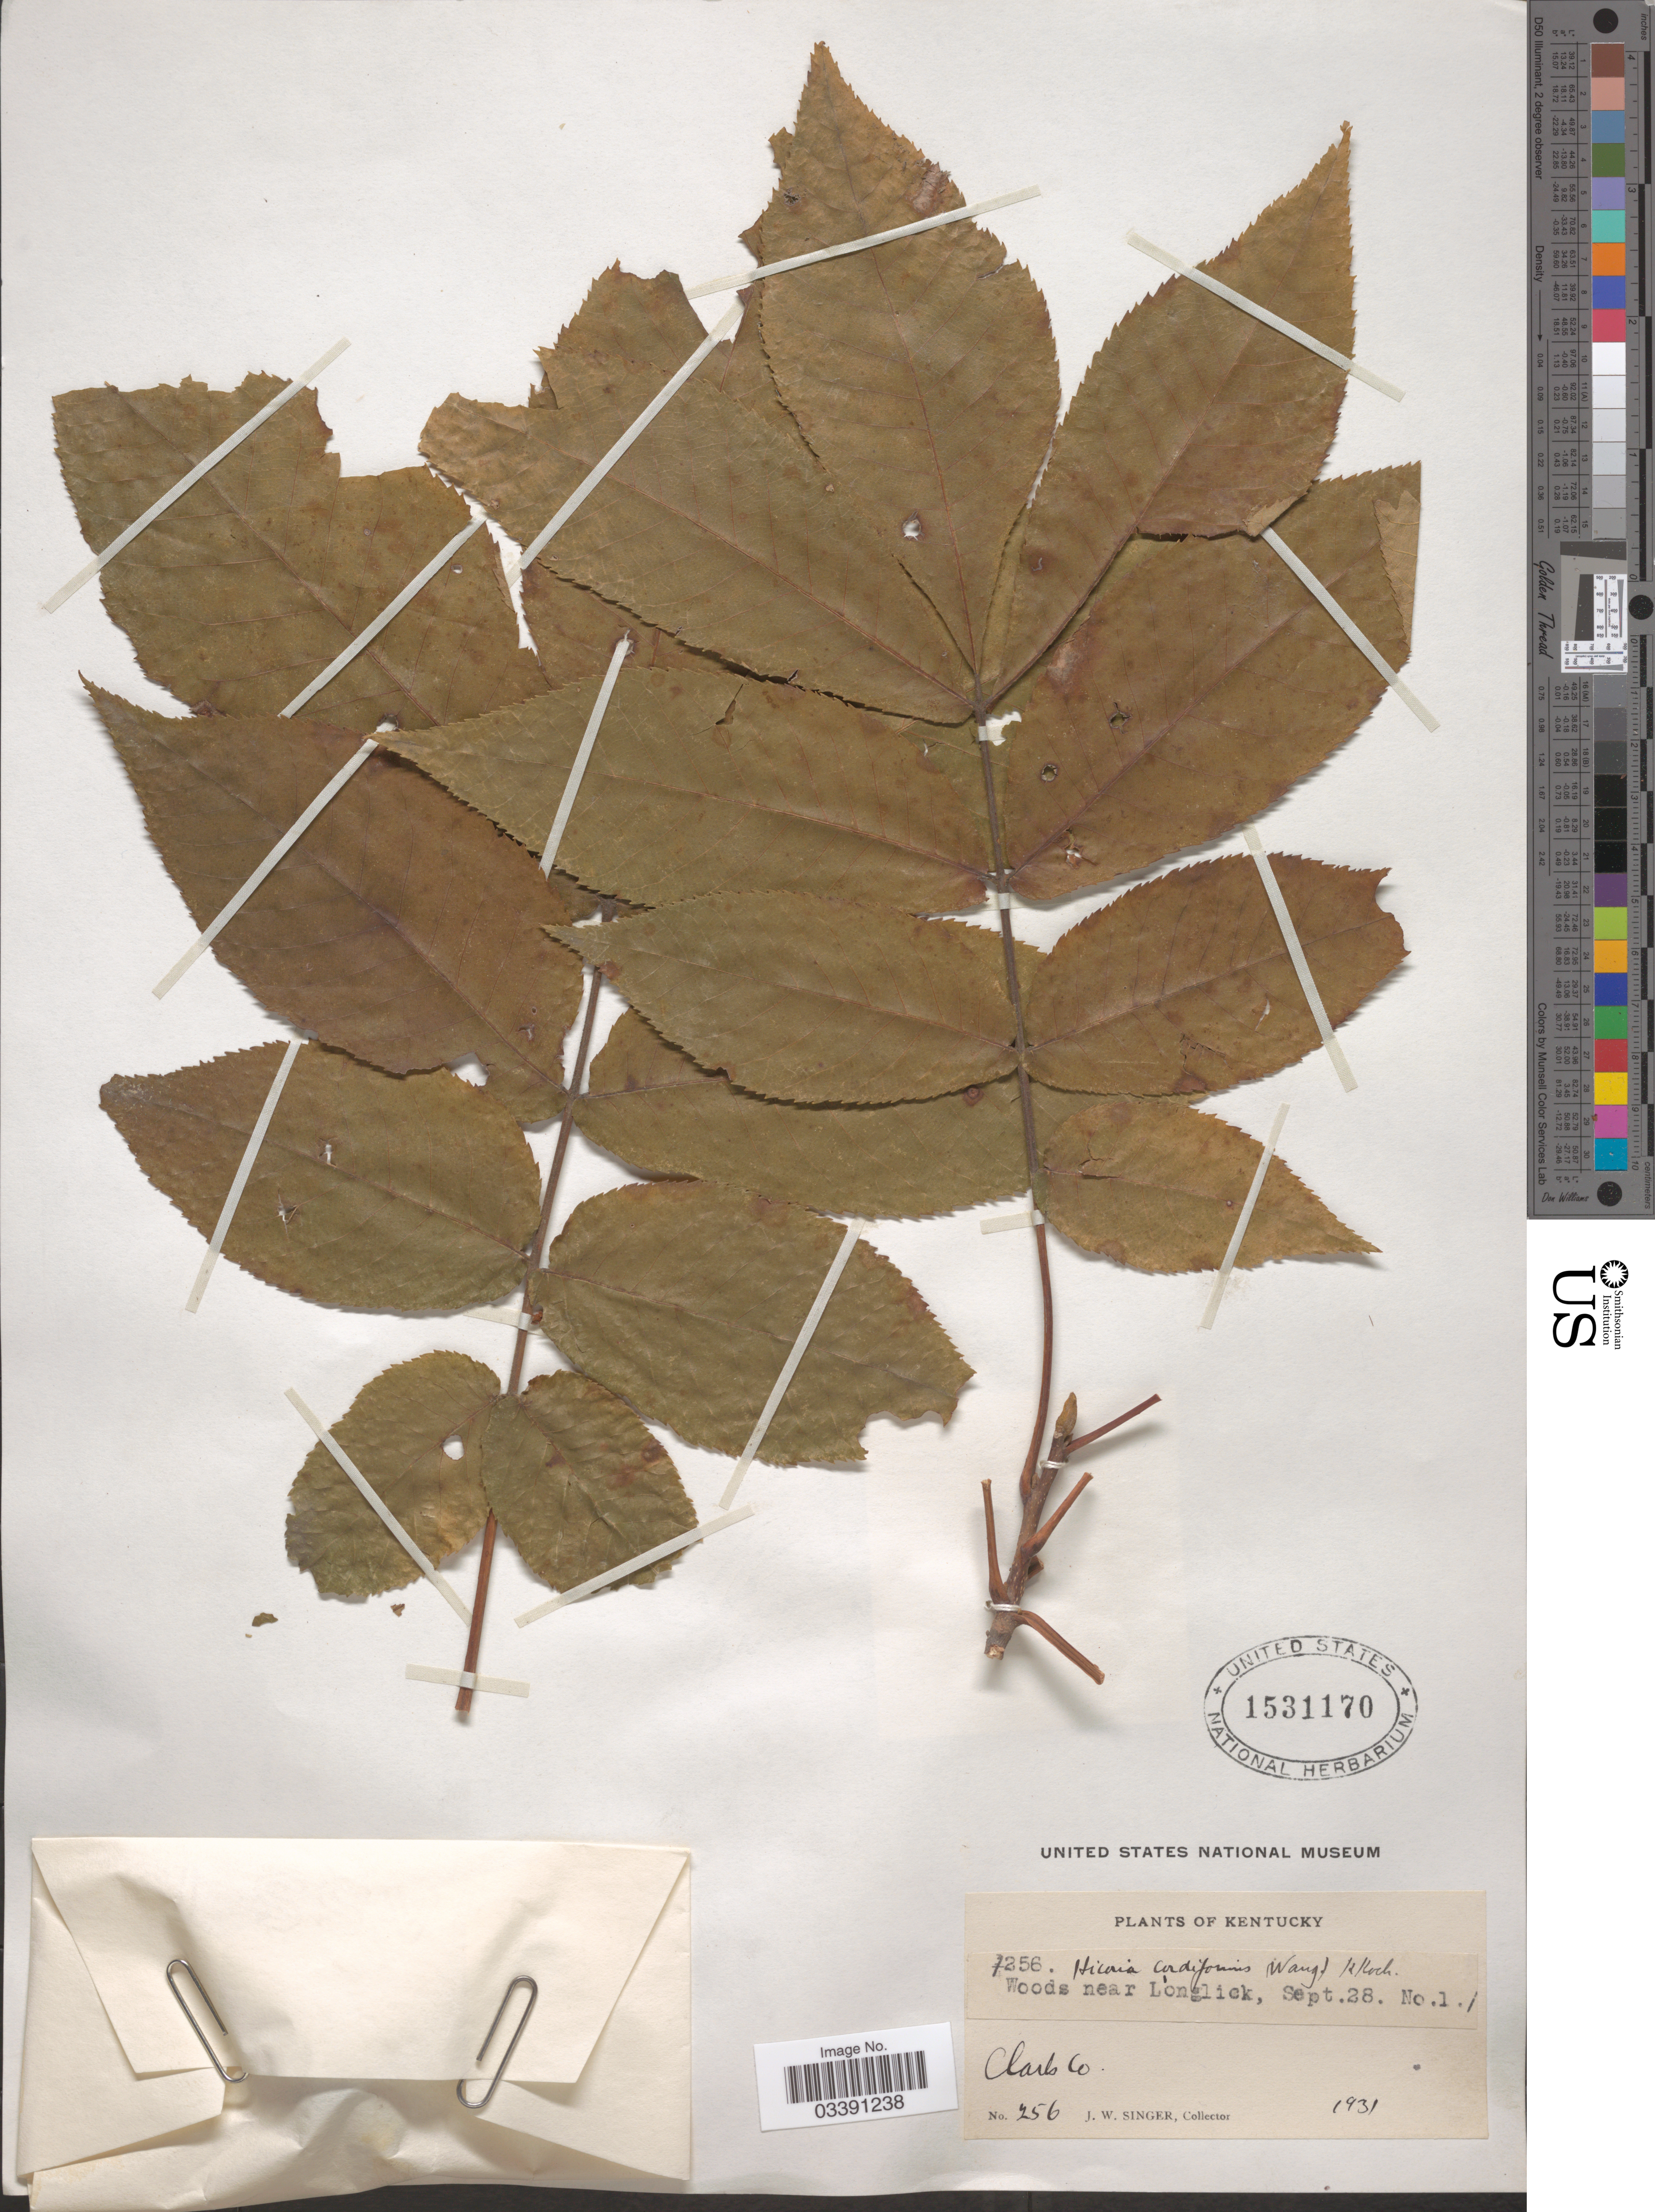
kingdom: Plantae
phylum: Tracheophyta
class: Magnoliopsida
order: Fagales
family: Juglandaceae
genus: Carya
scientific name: Carya cordiformis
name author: (Wangenh.) K. Koch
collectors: J. EW. Singer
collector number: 256/1?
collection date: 1931-09-28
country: United States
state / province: Kentucky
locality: Woods near Longlick. Clark Co.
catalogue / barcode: US 1531170